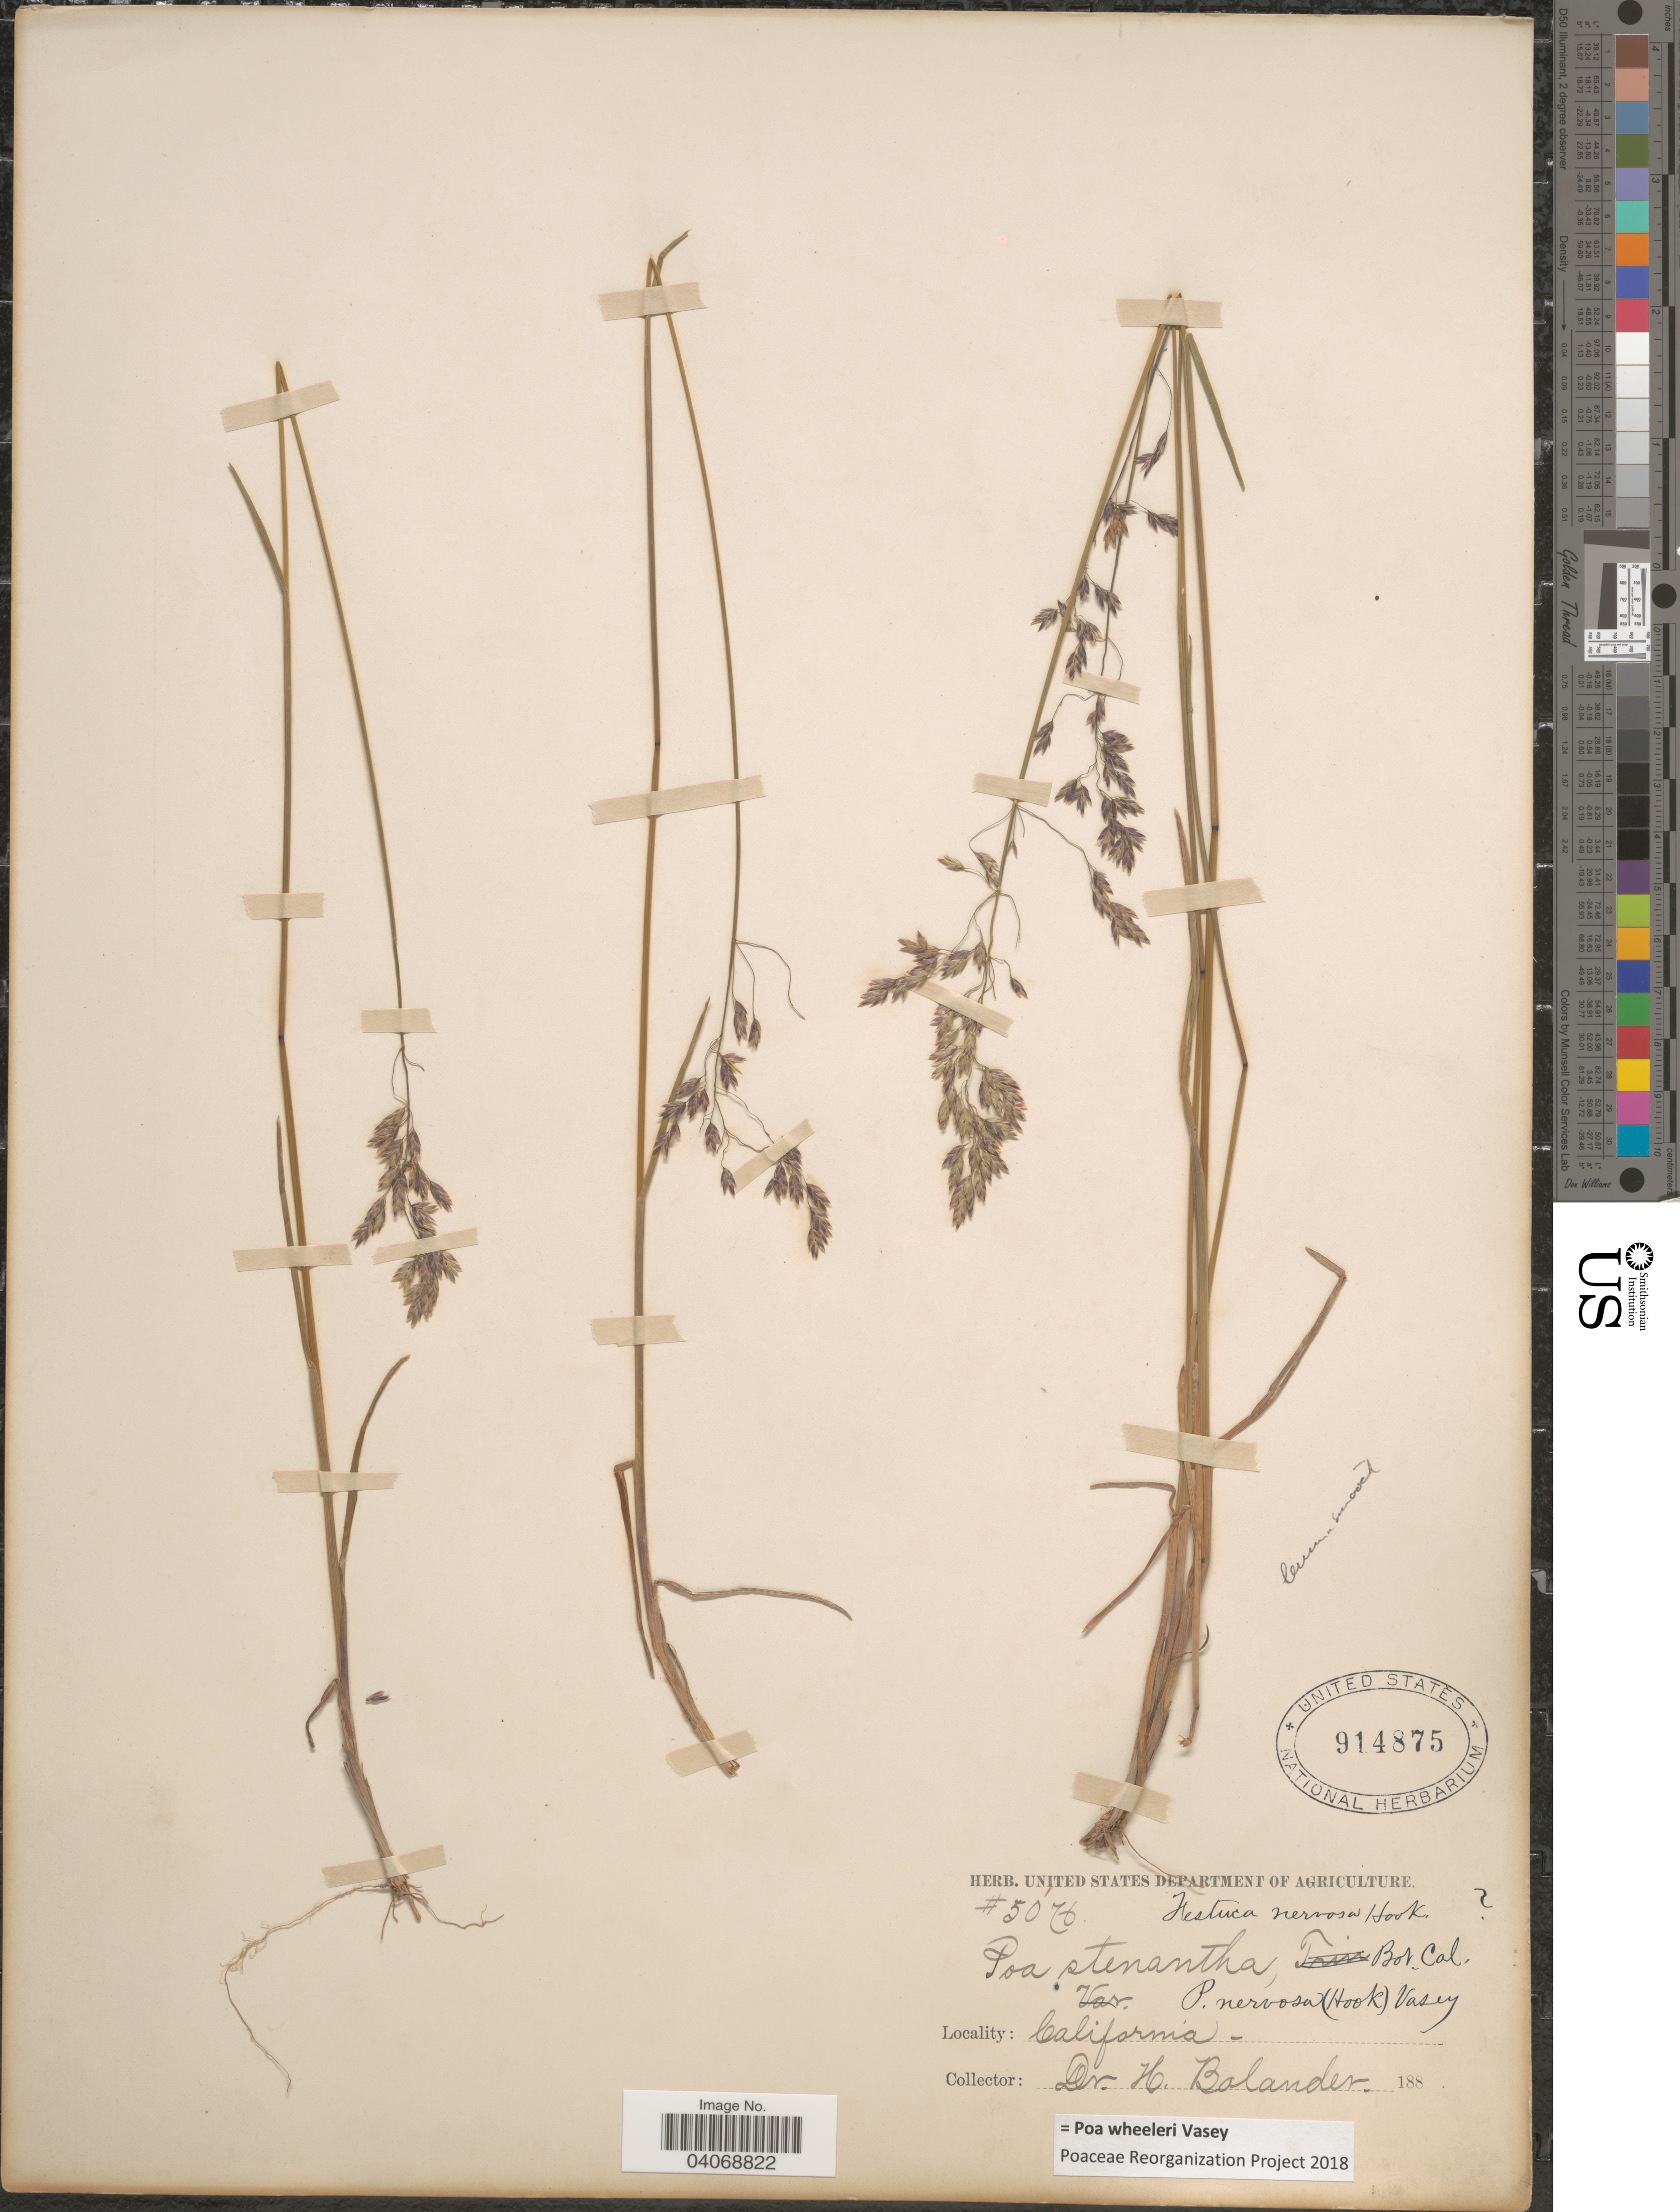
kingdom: Plantae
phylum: Tracheophyta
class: Liliopsida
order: Poales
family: Poaceae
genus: Poa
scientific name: Poa wheeleri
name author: Vasey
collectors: H. Bolander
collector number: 5076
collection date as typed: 188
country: United States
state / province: California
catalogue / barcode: US 914875